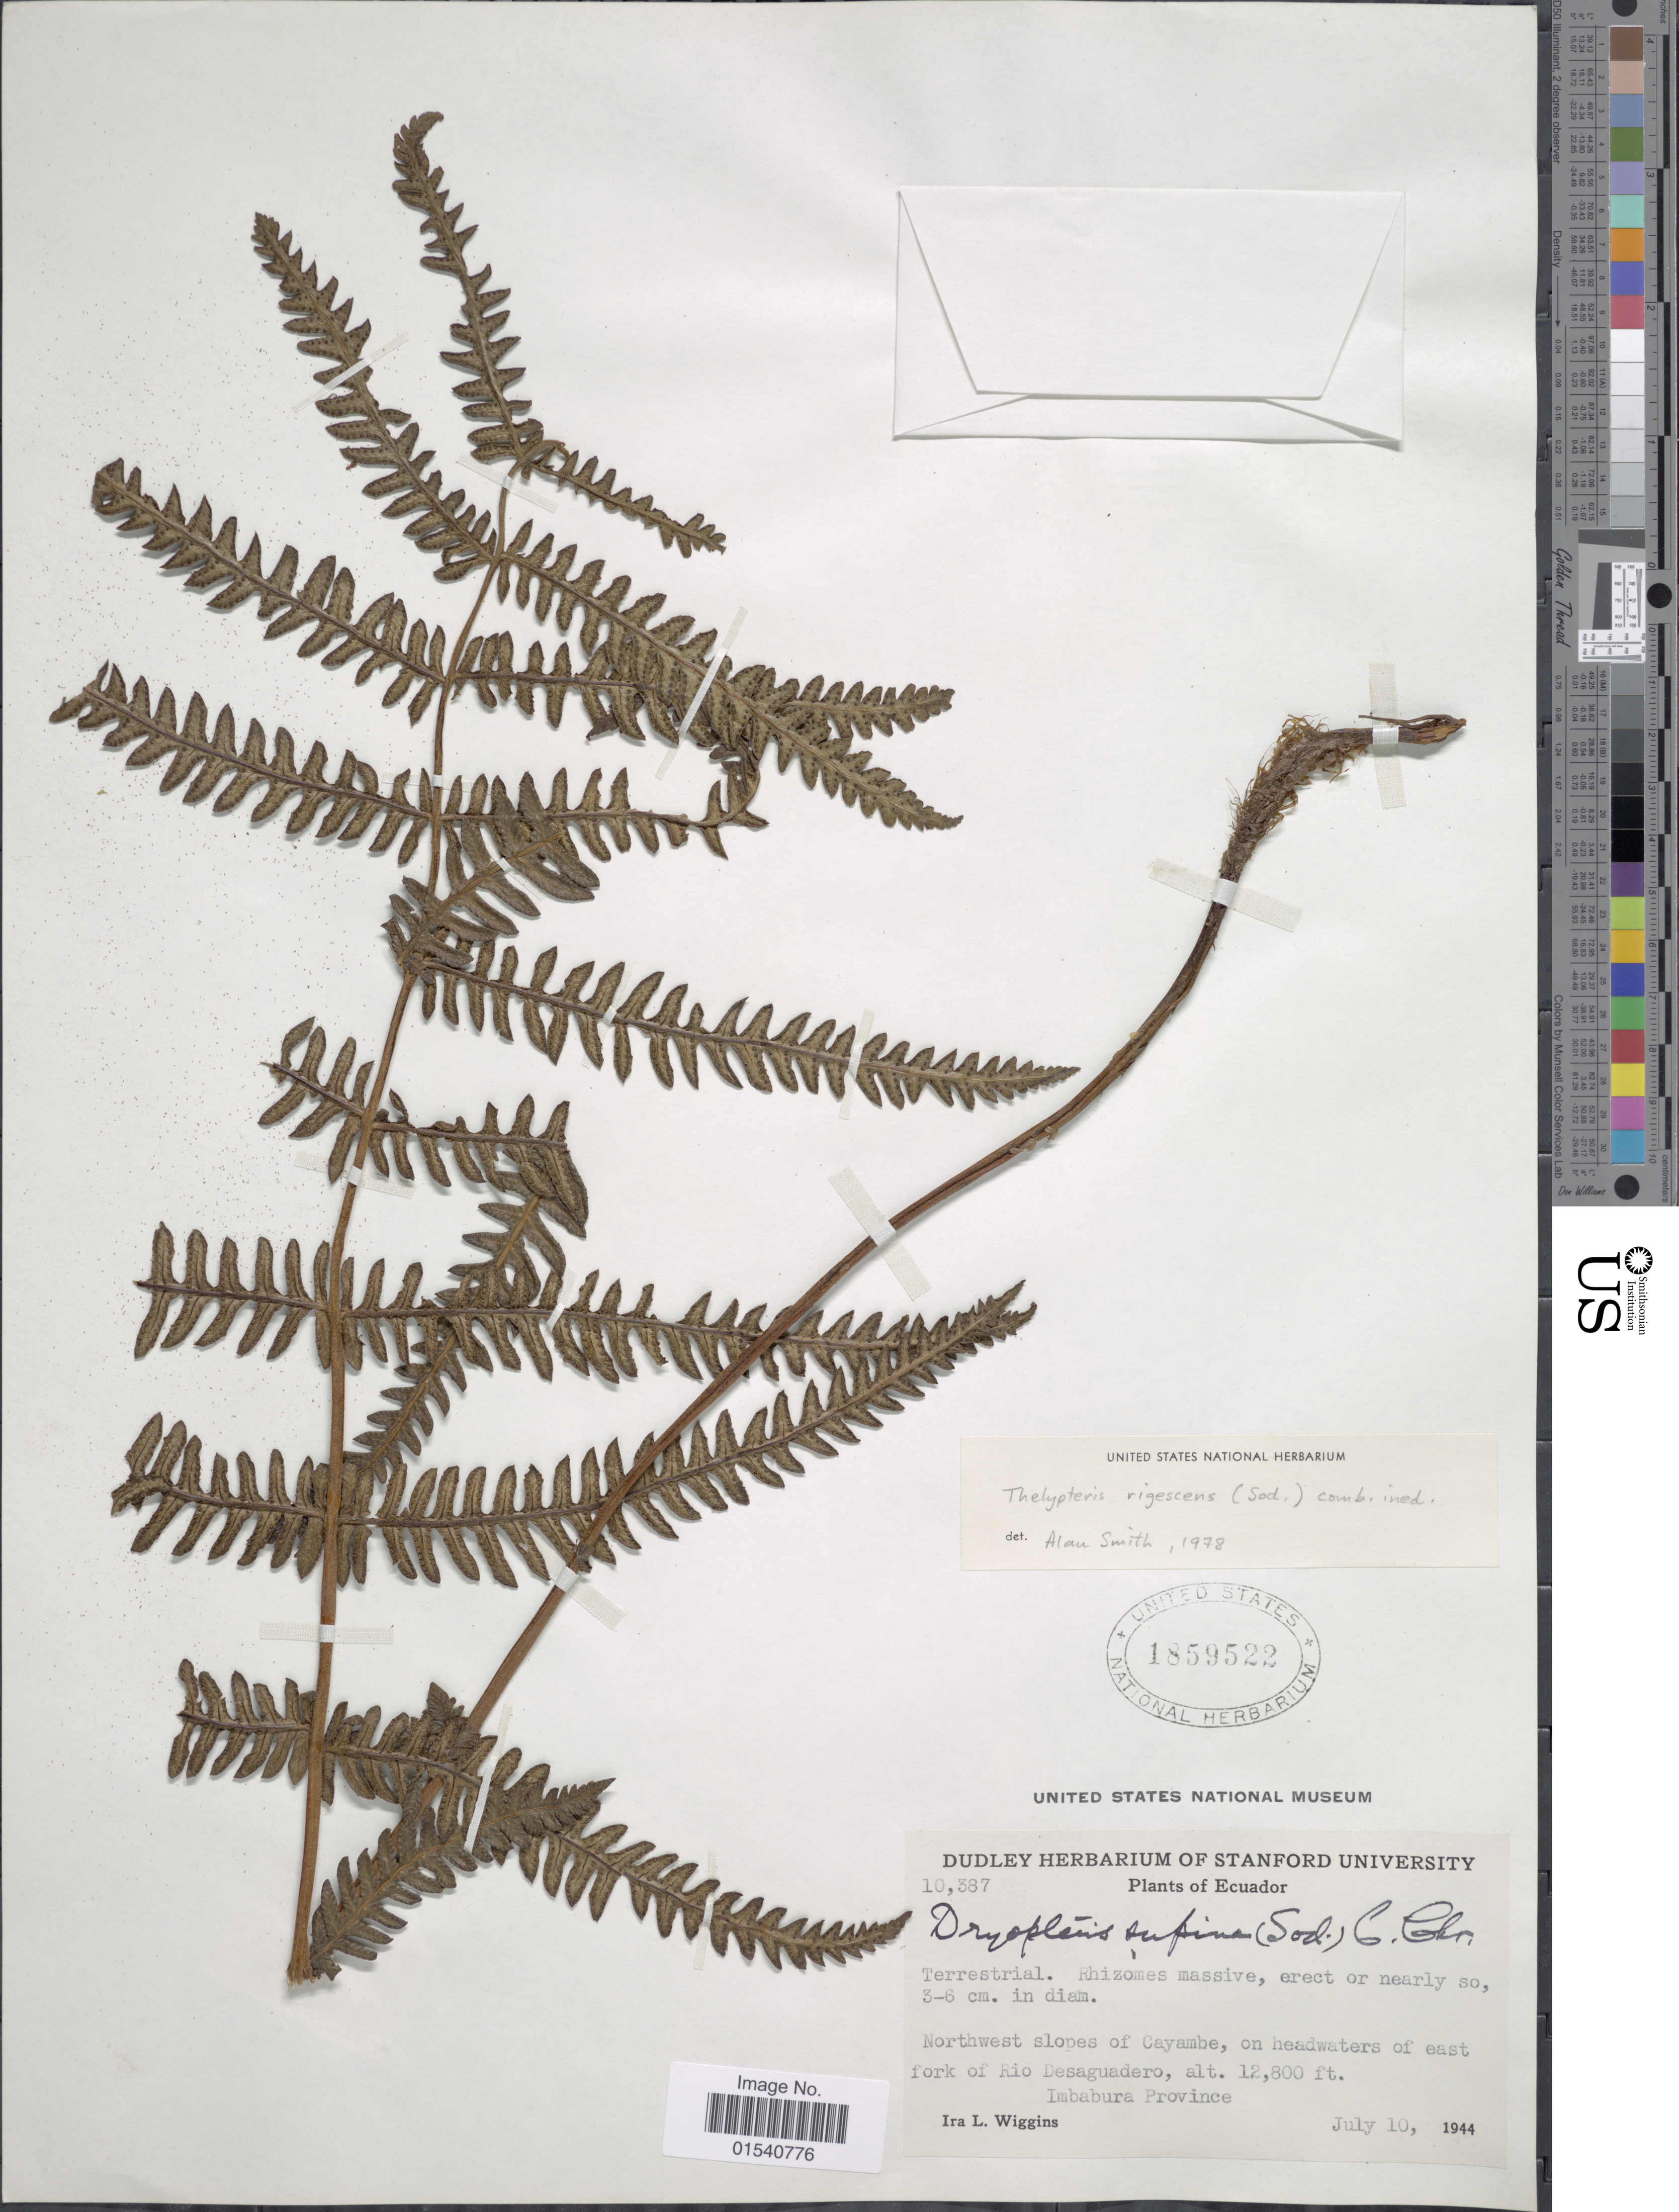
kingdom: Plantae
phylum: Tracheophyta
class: Polypodiopsida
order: Polypodiales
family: Thelypteridaceae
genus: Amauropelta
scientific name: Amauropelta rigescens (Sodiro) comb. nov., ined 2015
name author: (Sodiro)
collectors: I. L. Wiggins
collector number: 10387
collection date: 1944-07-10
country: Ecuador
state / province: Imbabura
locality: Northwest slopes of Cayambe, on headwaters of east fork of Rio Desaguadero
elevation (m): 3901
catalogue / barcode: US 1859522